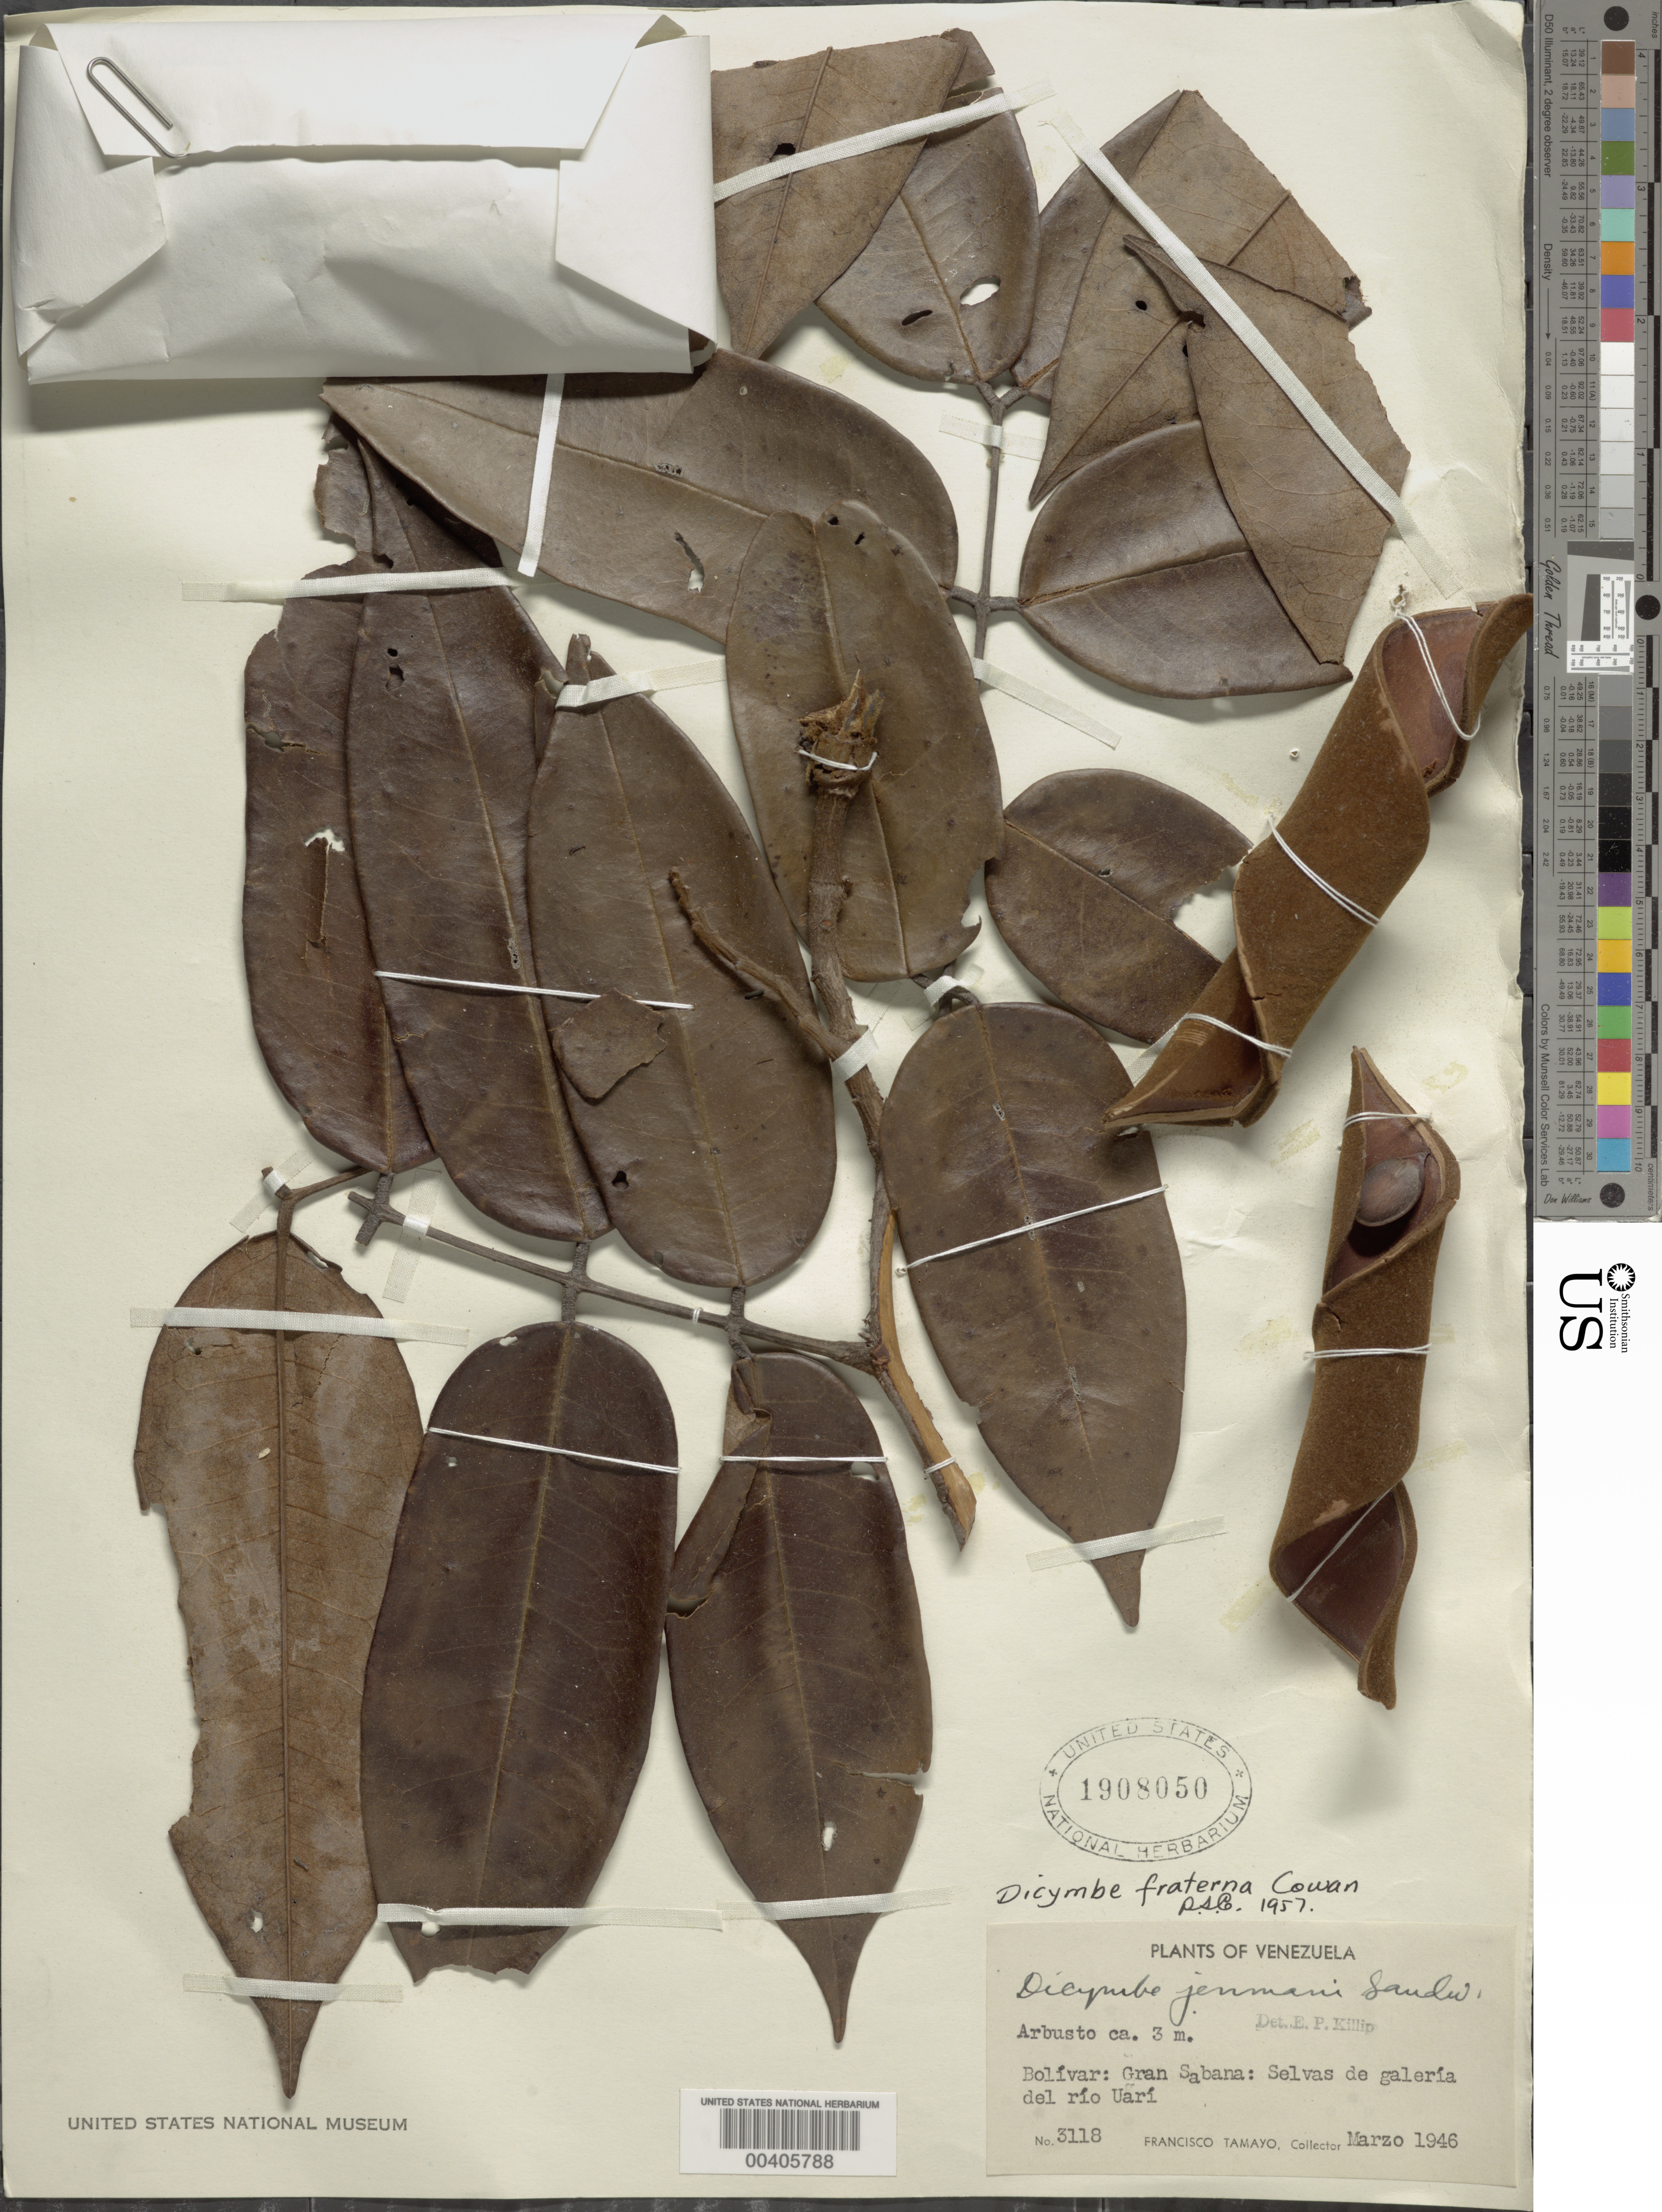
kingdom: Plantae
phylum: Tracheophyta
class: Magnoliopsida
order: Fabales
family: Fabaceae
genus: Dicymbe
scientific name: Dicymbe fraterna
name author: R.S. Cowan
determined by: Cowan, R. S.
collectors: F. Tamayo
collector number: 3118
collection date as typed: Mar 1946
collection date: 1946-03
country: Venezuela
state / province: Bolivar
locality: Gran sabana, rio uari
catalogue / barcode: US 1908050